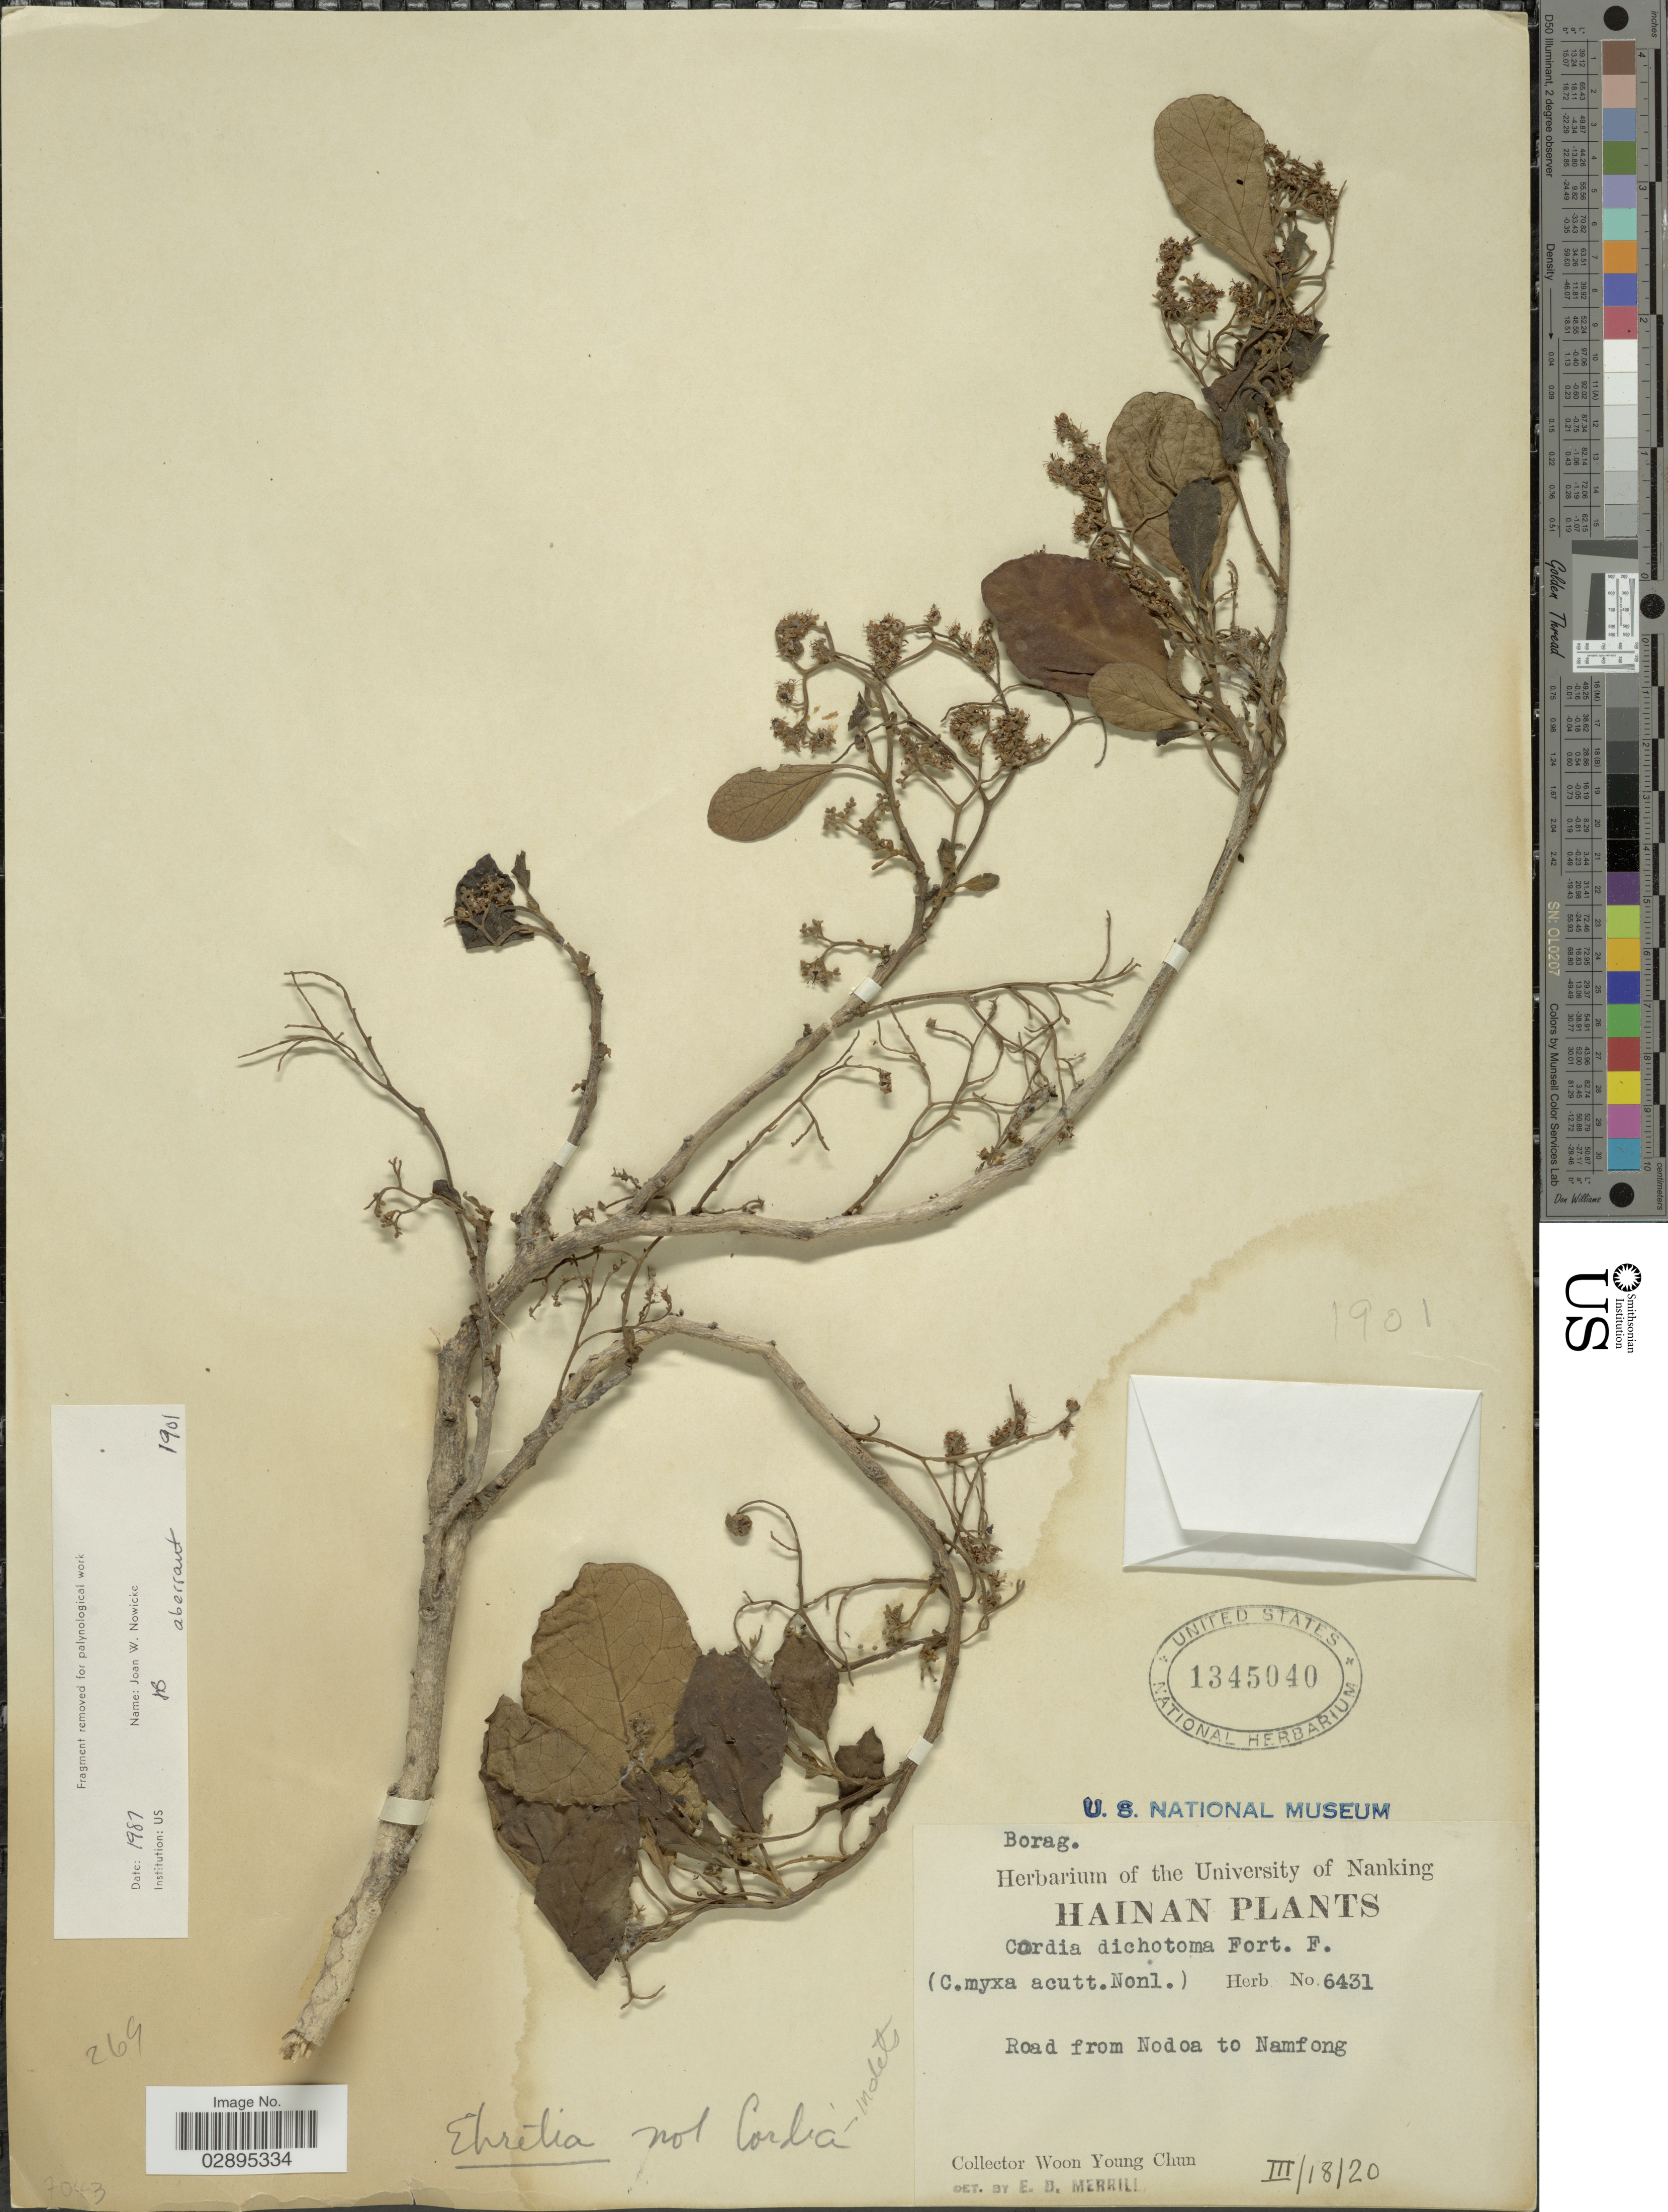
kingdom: Plantae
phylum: Tracheophyta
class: Magnoliopsida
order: Boraginales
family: Ehretiaceae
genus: Ehretia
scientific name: Ehretia sp.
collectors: W. Y. Chun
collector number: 6431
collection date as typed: Transcribed d/m/y: 18/3/20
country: China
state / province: Hainan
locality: Road from Nodoa to Namfong.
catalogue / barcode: US 1345040